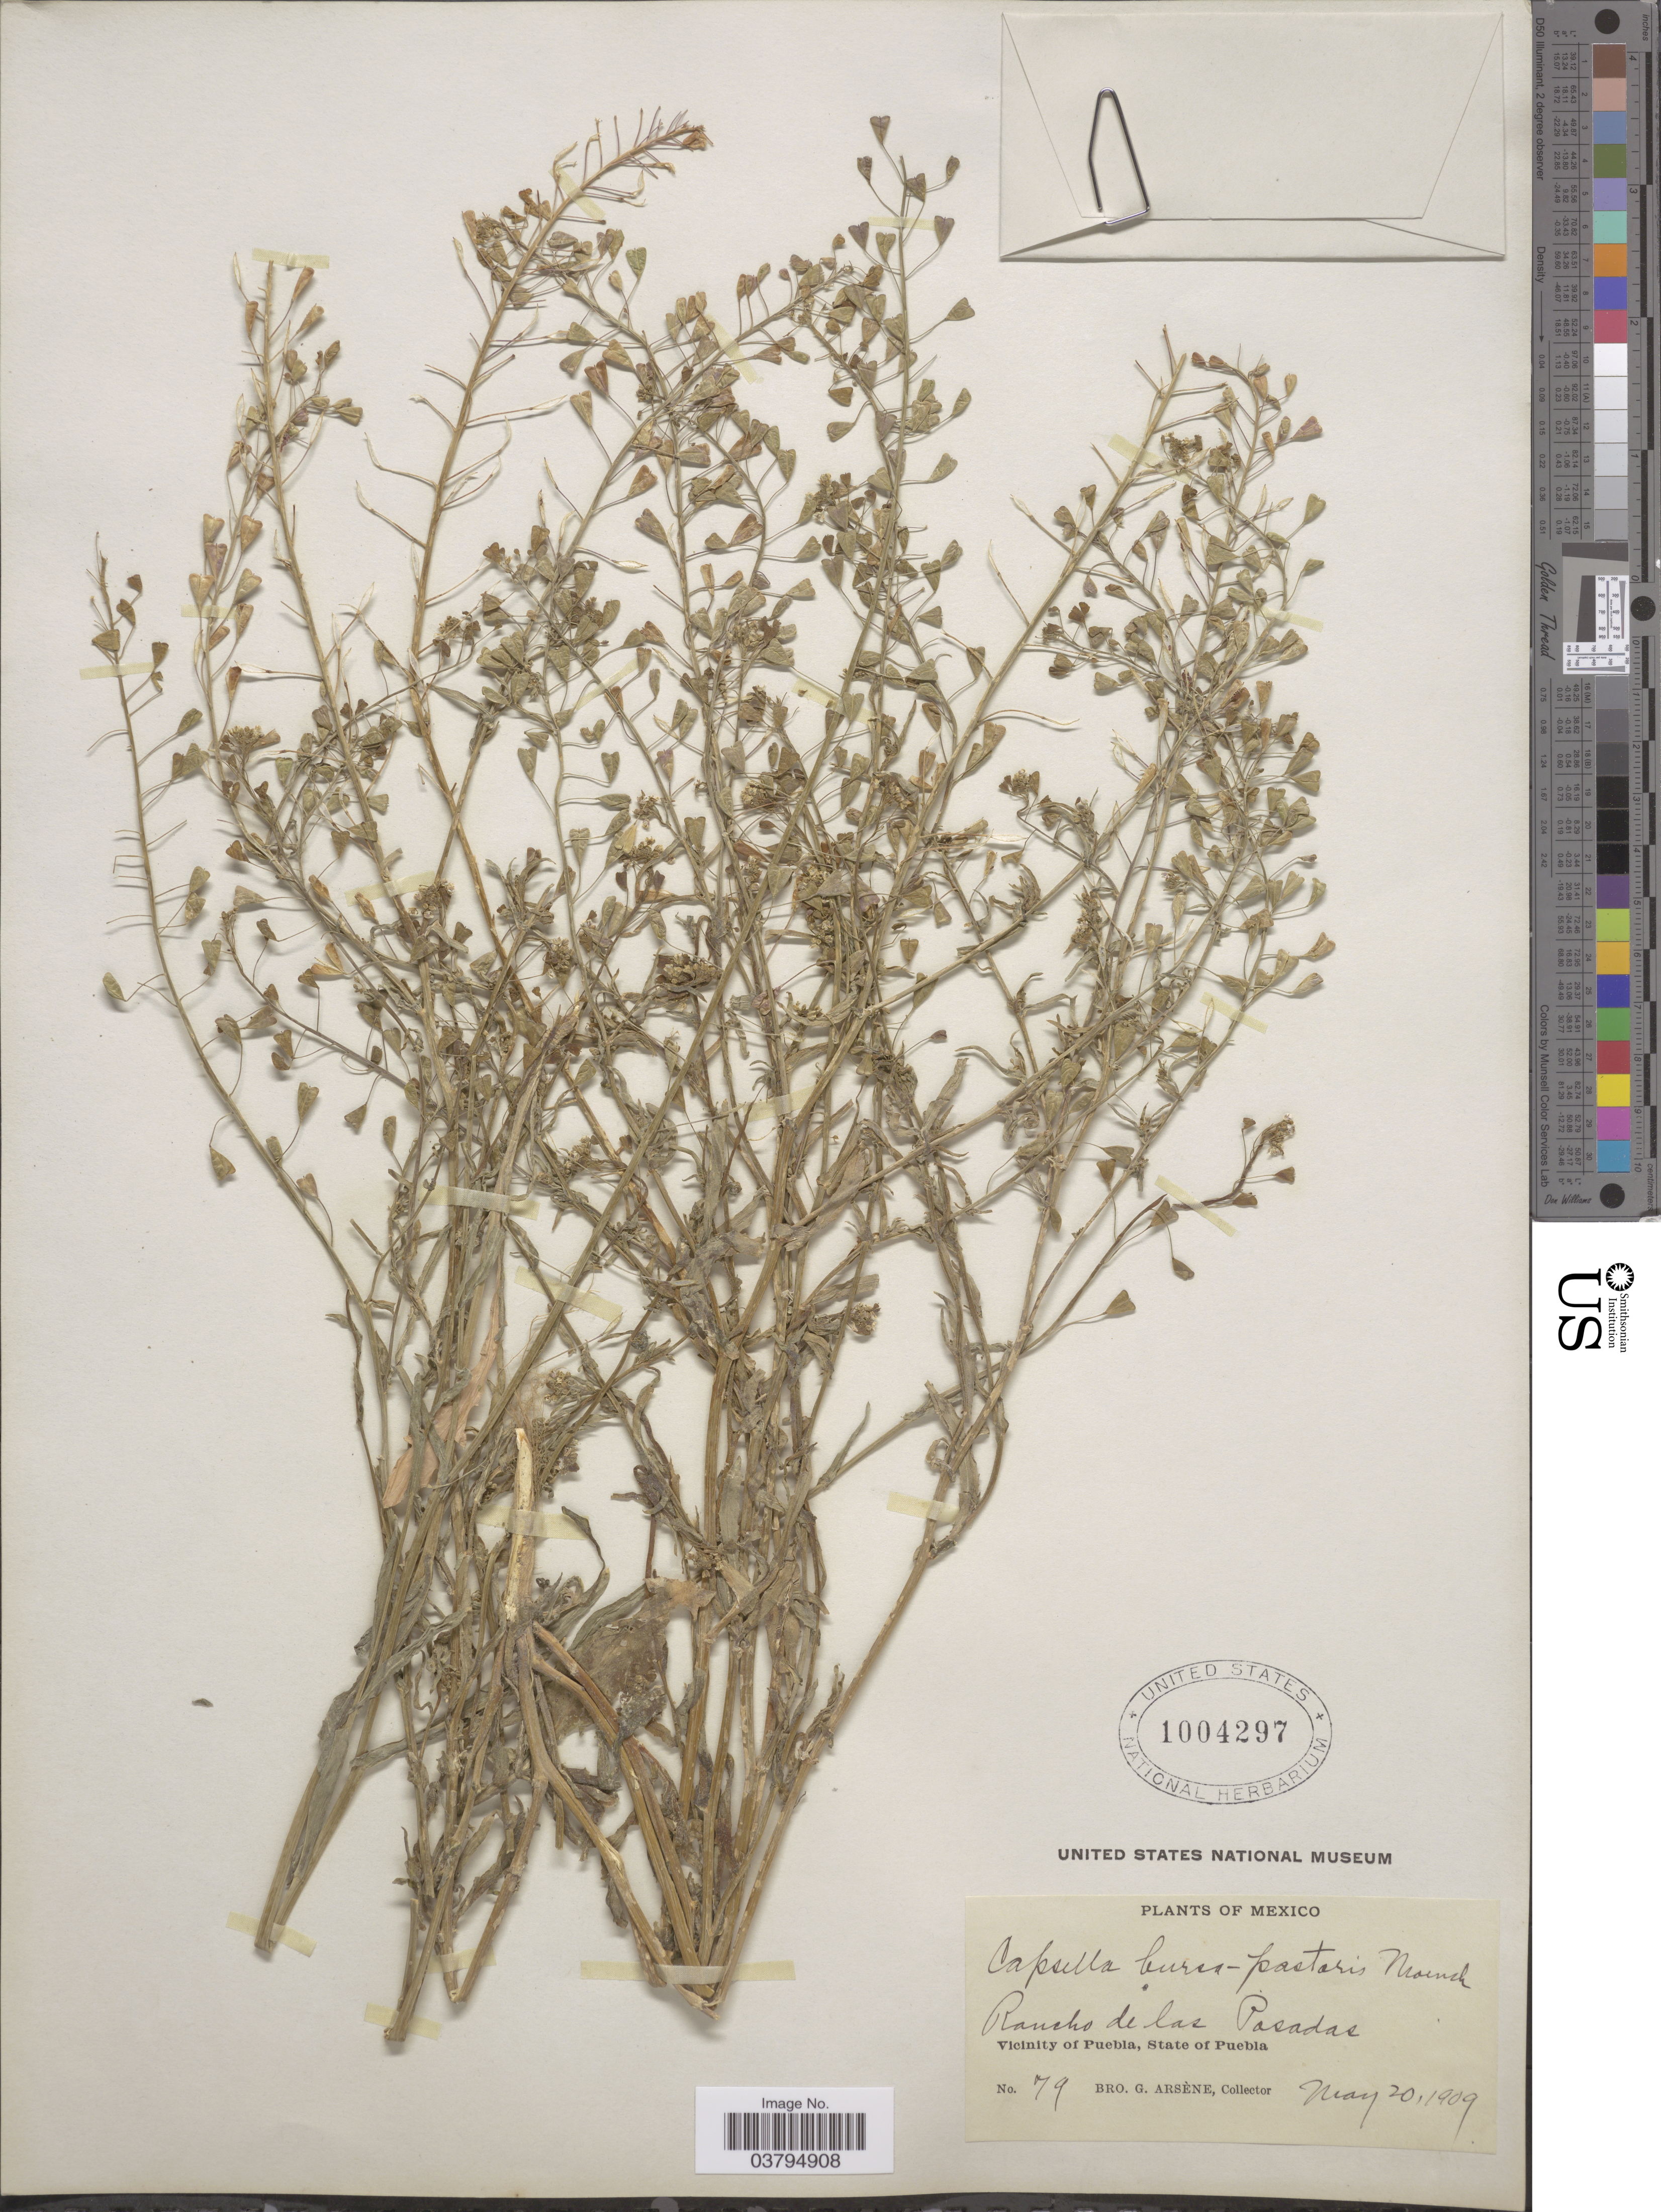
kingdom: Plantae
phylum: Tracheophyta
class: Magnoliopsida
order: Brassicales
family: Brassicaceae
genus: Capsella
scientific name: Capsella bursa-pastoris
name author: (L.) Medik.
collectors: Bro. G. Arsène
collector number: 79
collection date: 1909-05-20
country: Mexico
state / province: Puebla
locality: Rancho de las Posadas. Vicinity of Puebla.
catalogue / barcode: US 1004297